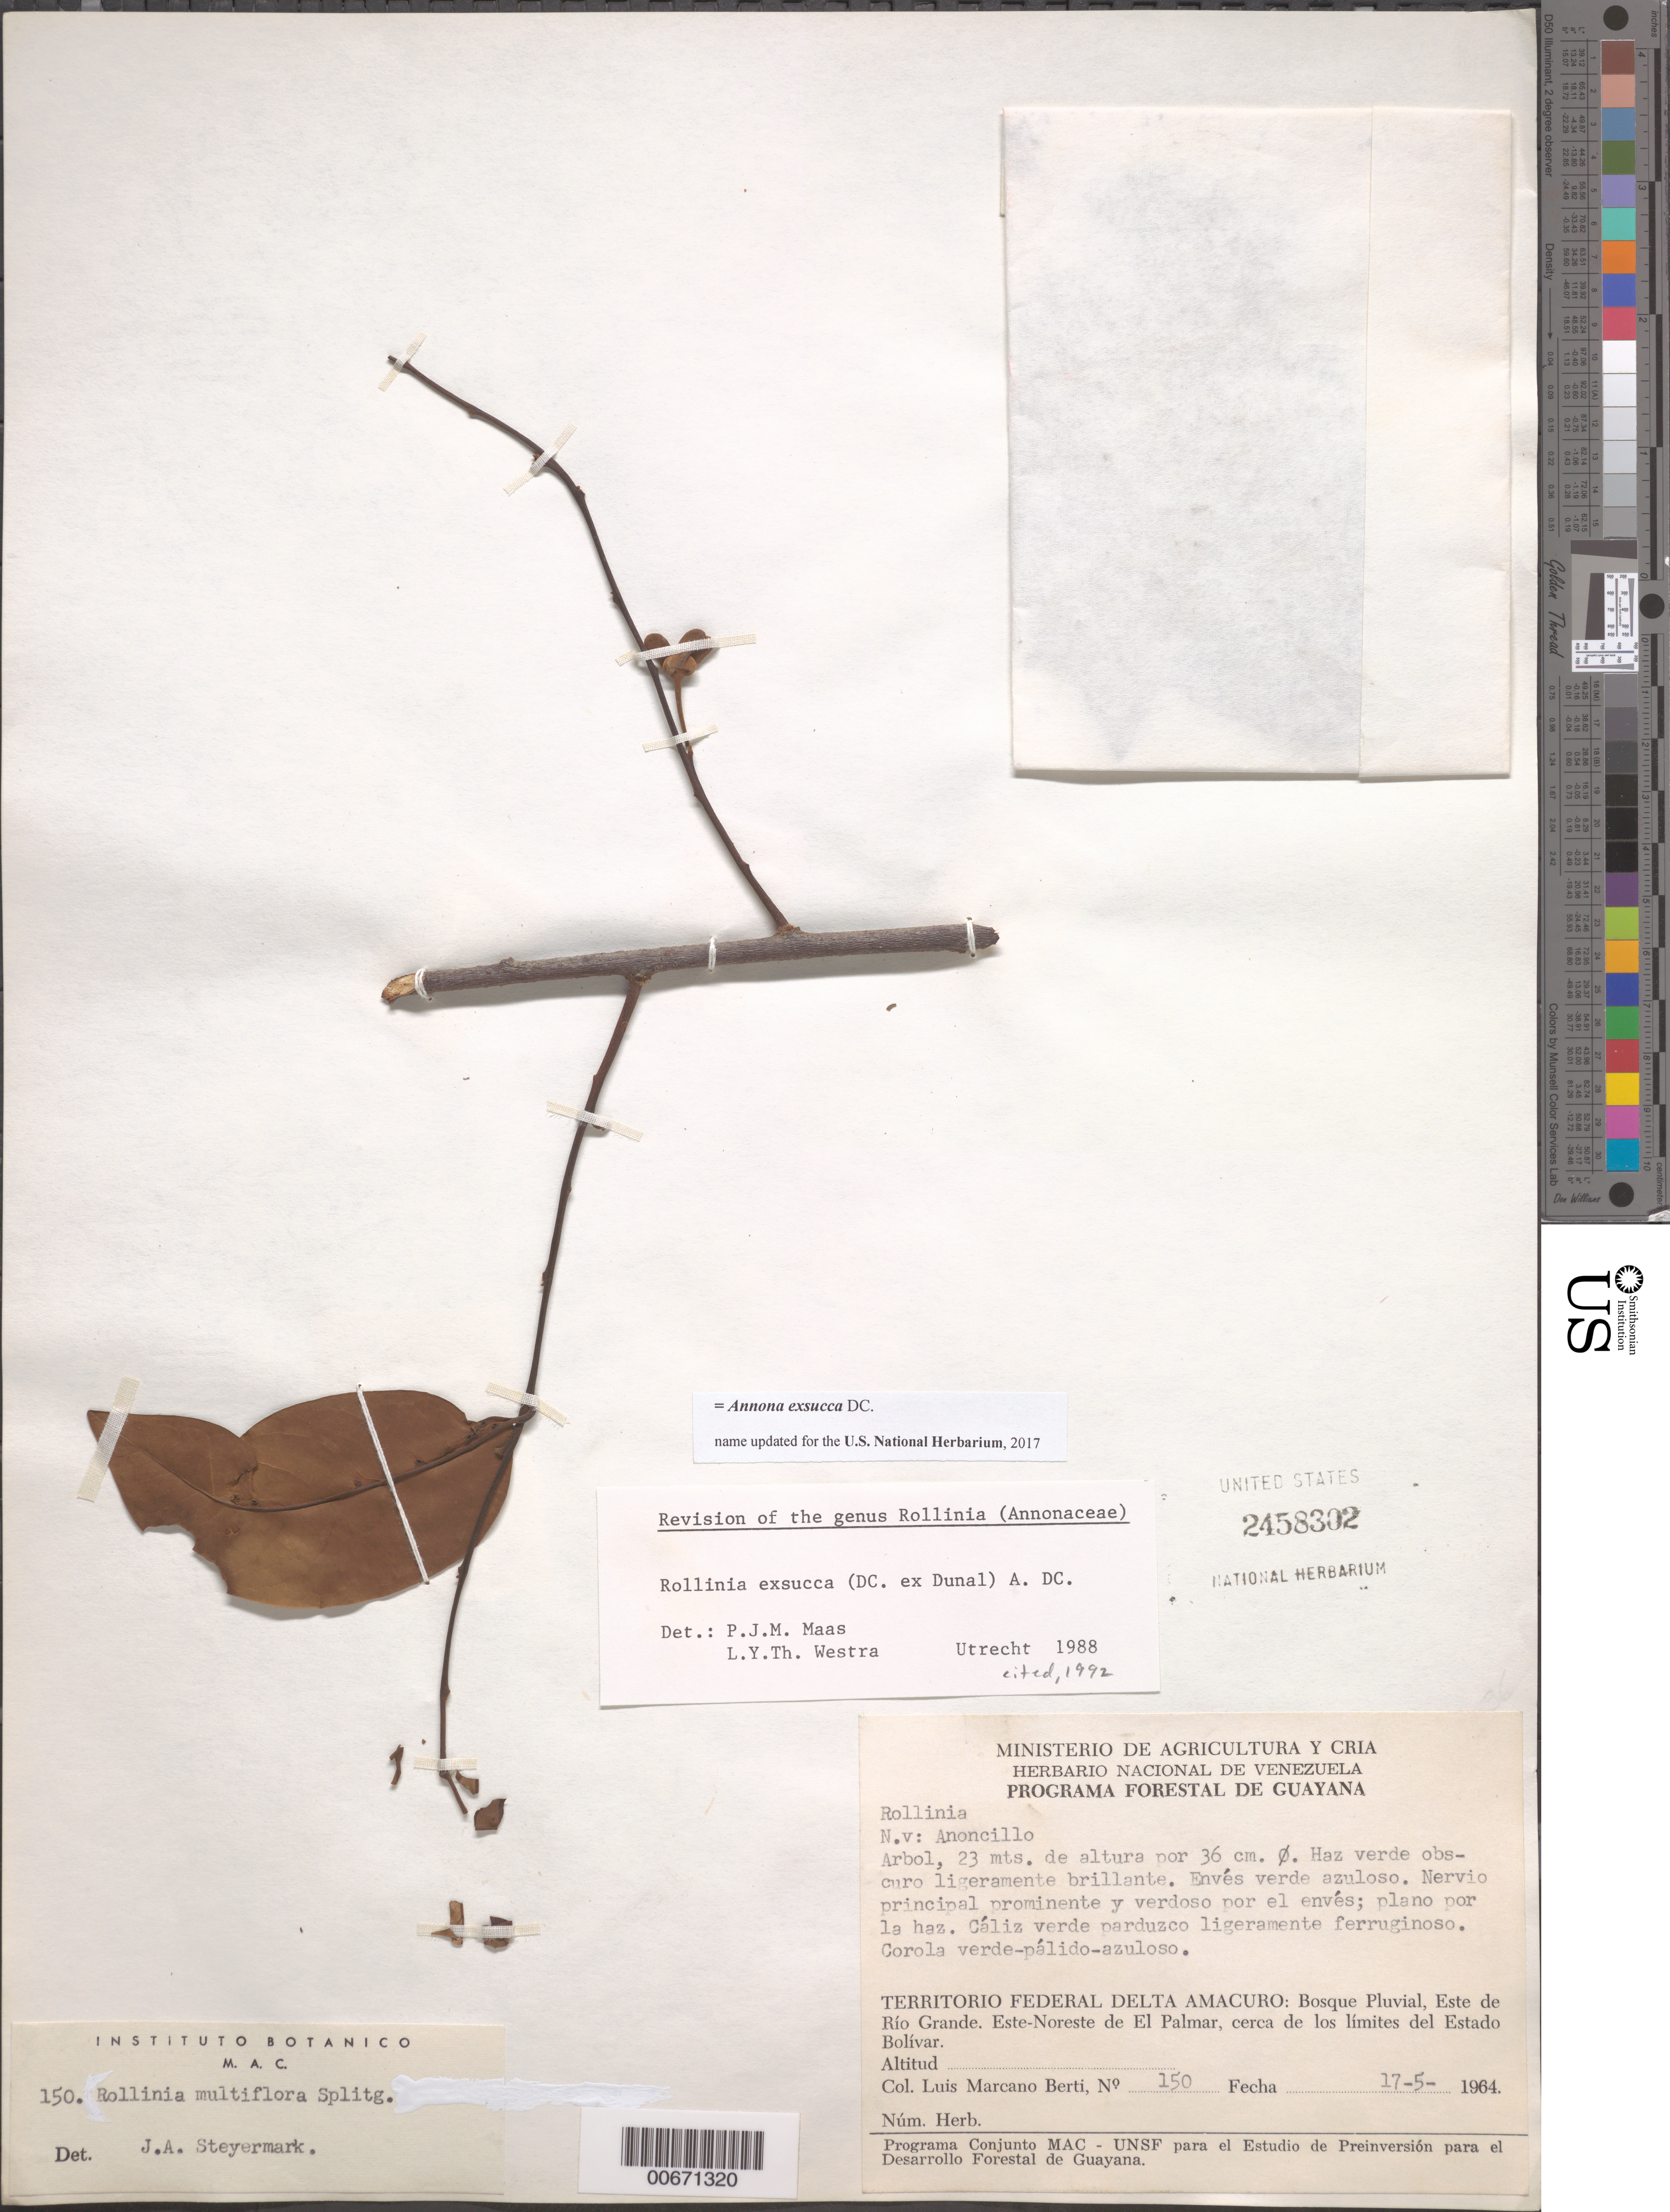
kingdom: Plantae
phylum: Tracheophyta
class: Magnoliopsida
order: Magnoliales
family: Annonaceae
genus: Annona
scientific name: Annona exsucca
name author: DC. ex Dunal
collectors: L. Marcano-Berti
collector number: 150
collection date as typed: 17-May-64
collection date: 1964-05-17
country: Venezuela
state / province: Delta Amacuro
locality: Este de Río Grande, ENE de El Palmar, cerca de los limites del Estado Bolívar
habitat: Bosque pluvial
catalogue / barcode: US 2458302